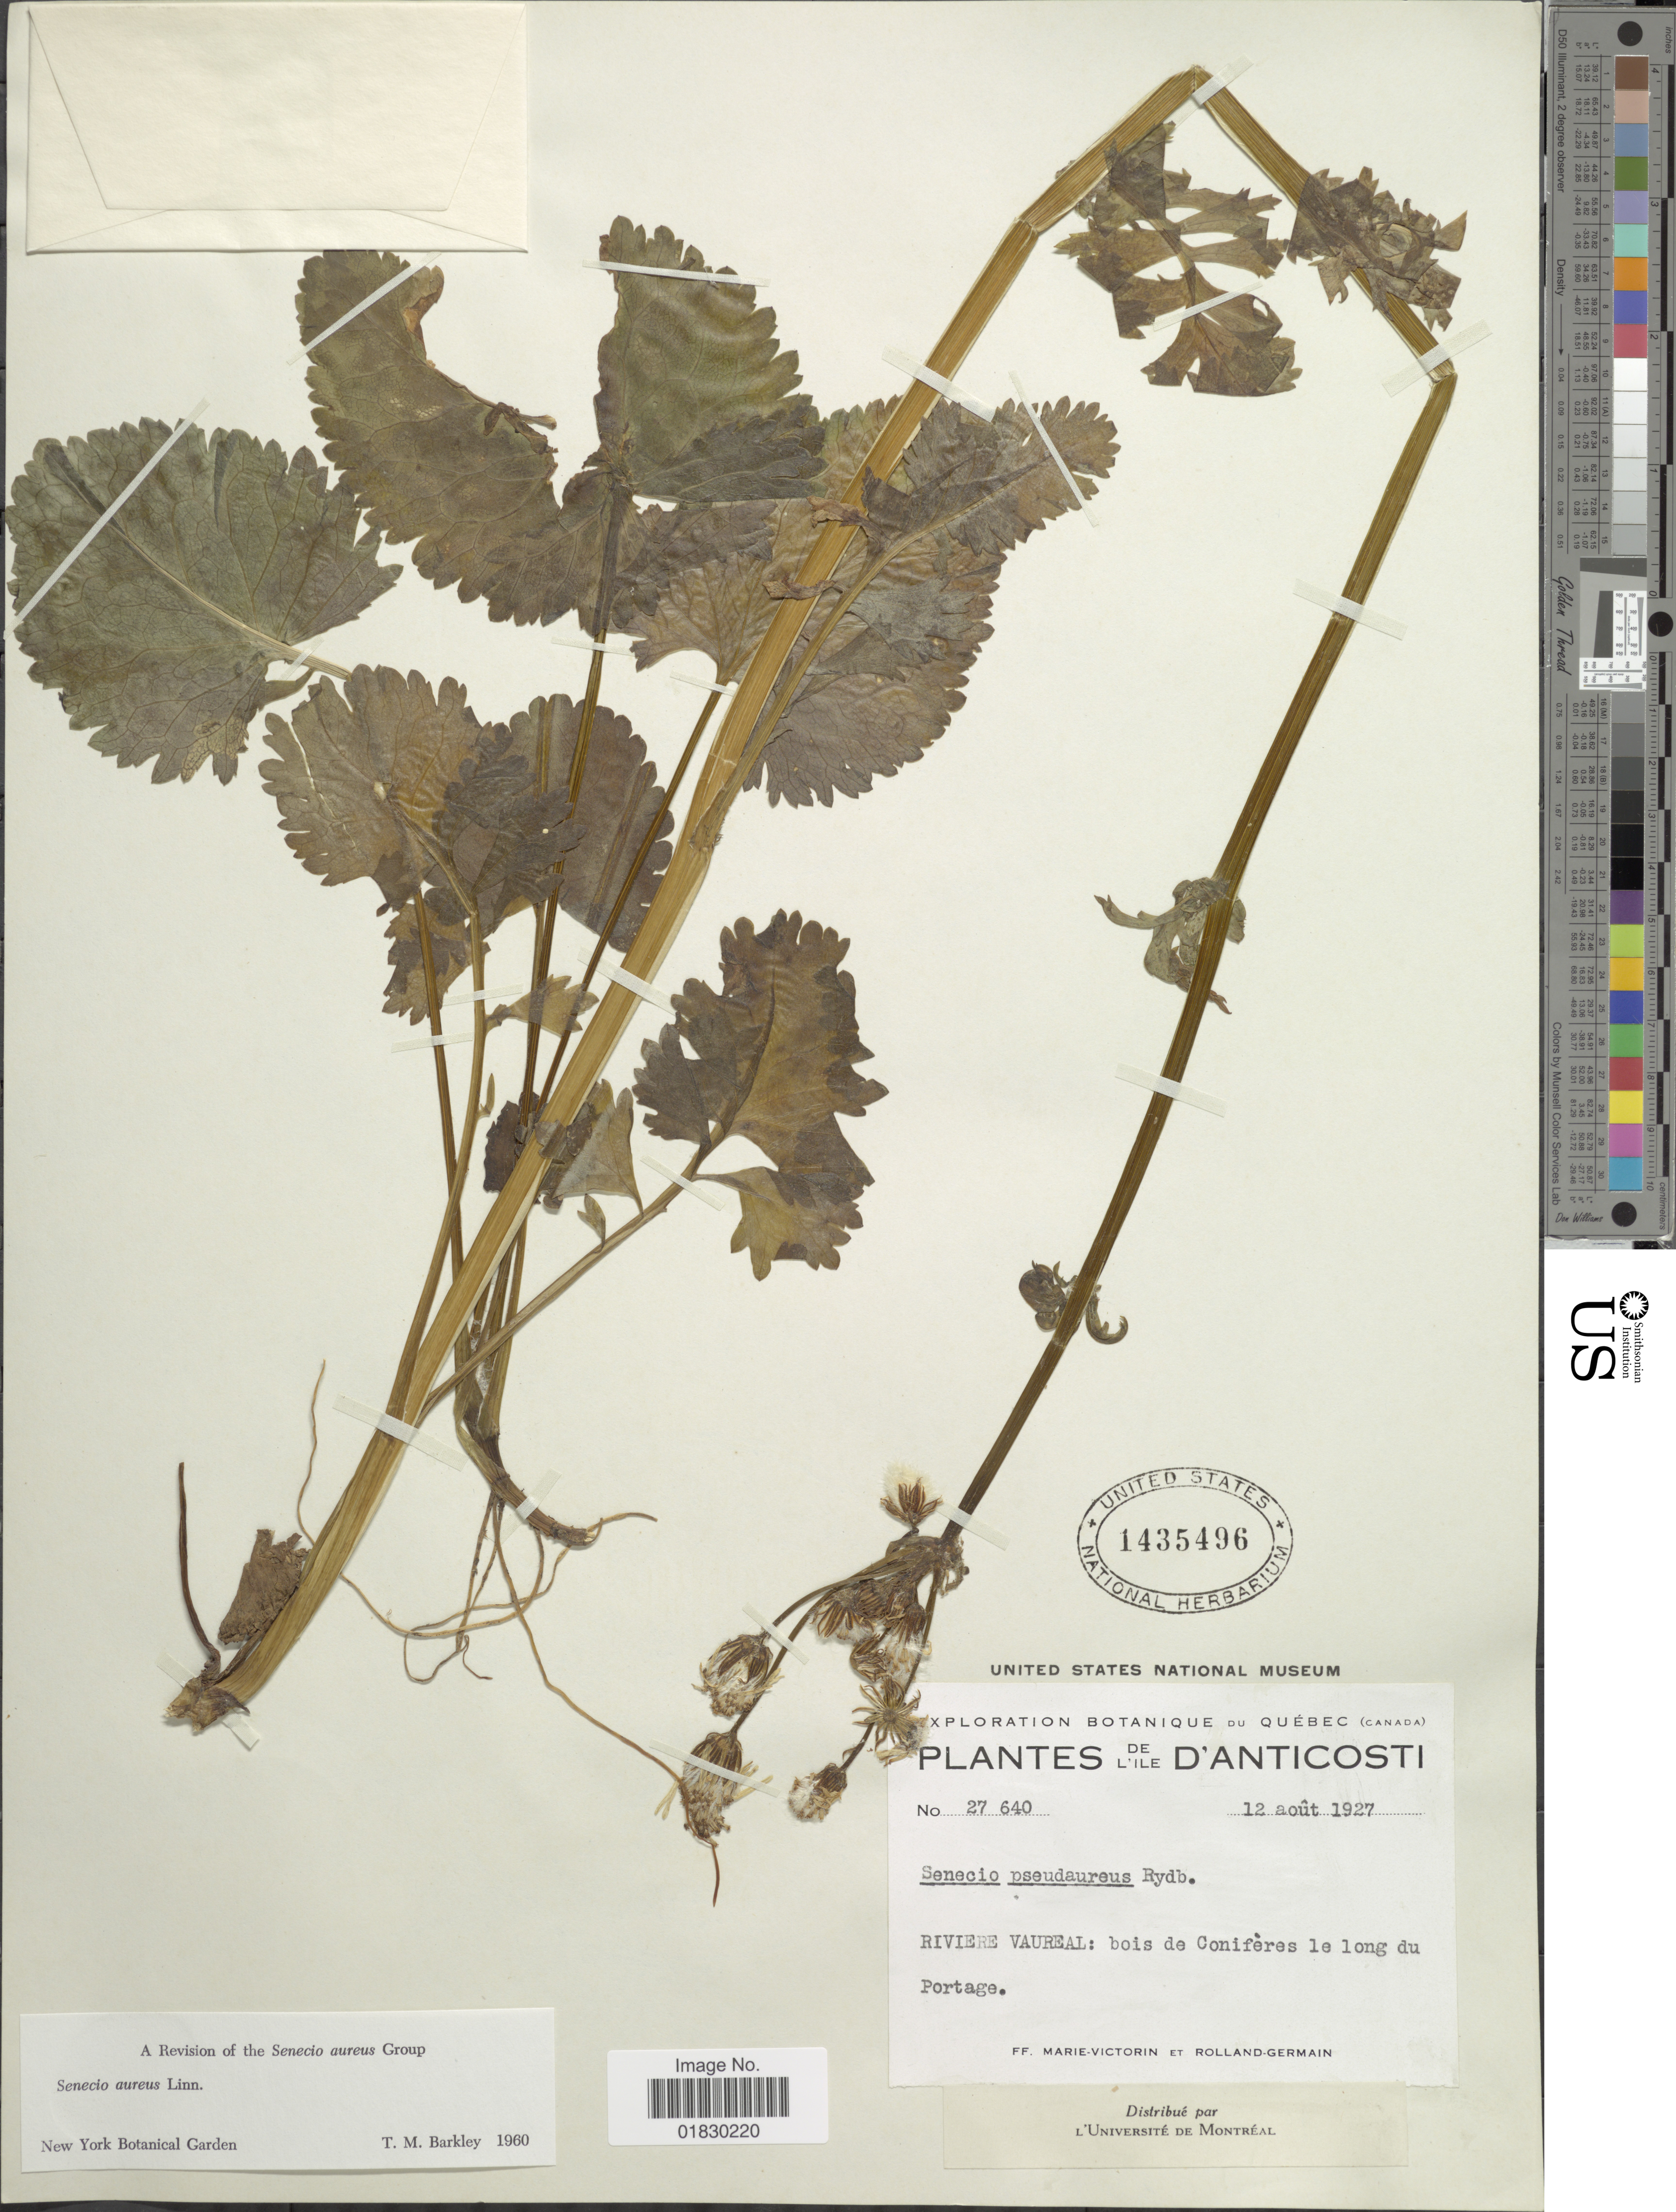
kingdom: Plantae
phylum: Tracheophyta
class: Magnoliopsida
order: Asterales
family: Asteraceae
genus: Packera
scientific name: Packera aurea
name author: (L.) Á. Löve & D. Löve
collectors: F. Marie-Victorin & Rolland-Germain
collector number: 2764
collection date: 1927-08-12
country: Canada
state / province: Quebec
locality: De L' Ile D' Anticosti, Riviere Vaureal: bois de Coniferes le long du Portage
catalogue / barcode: US 1345496